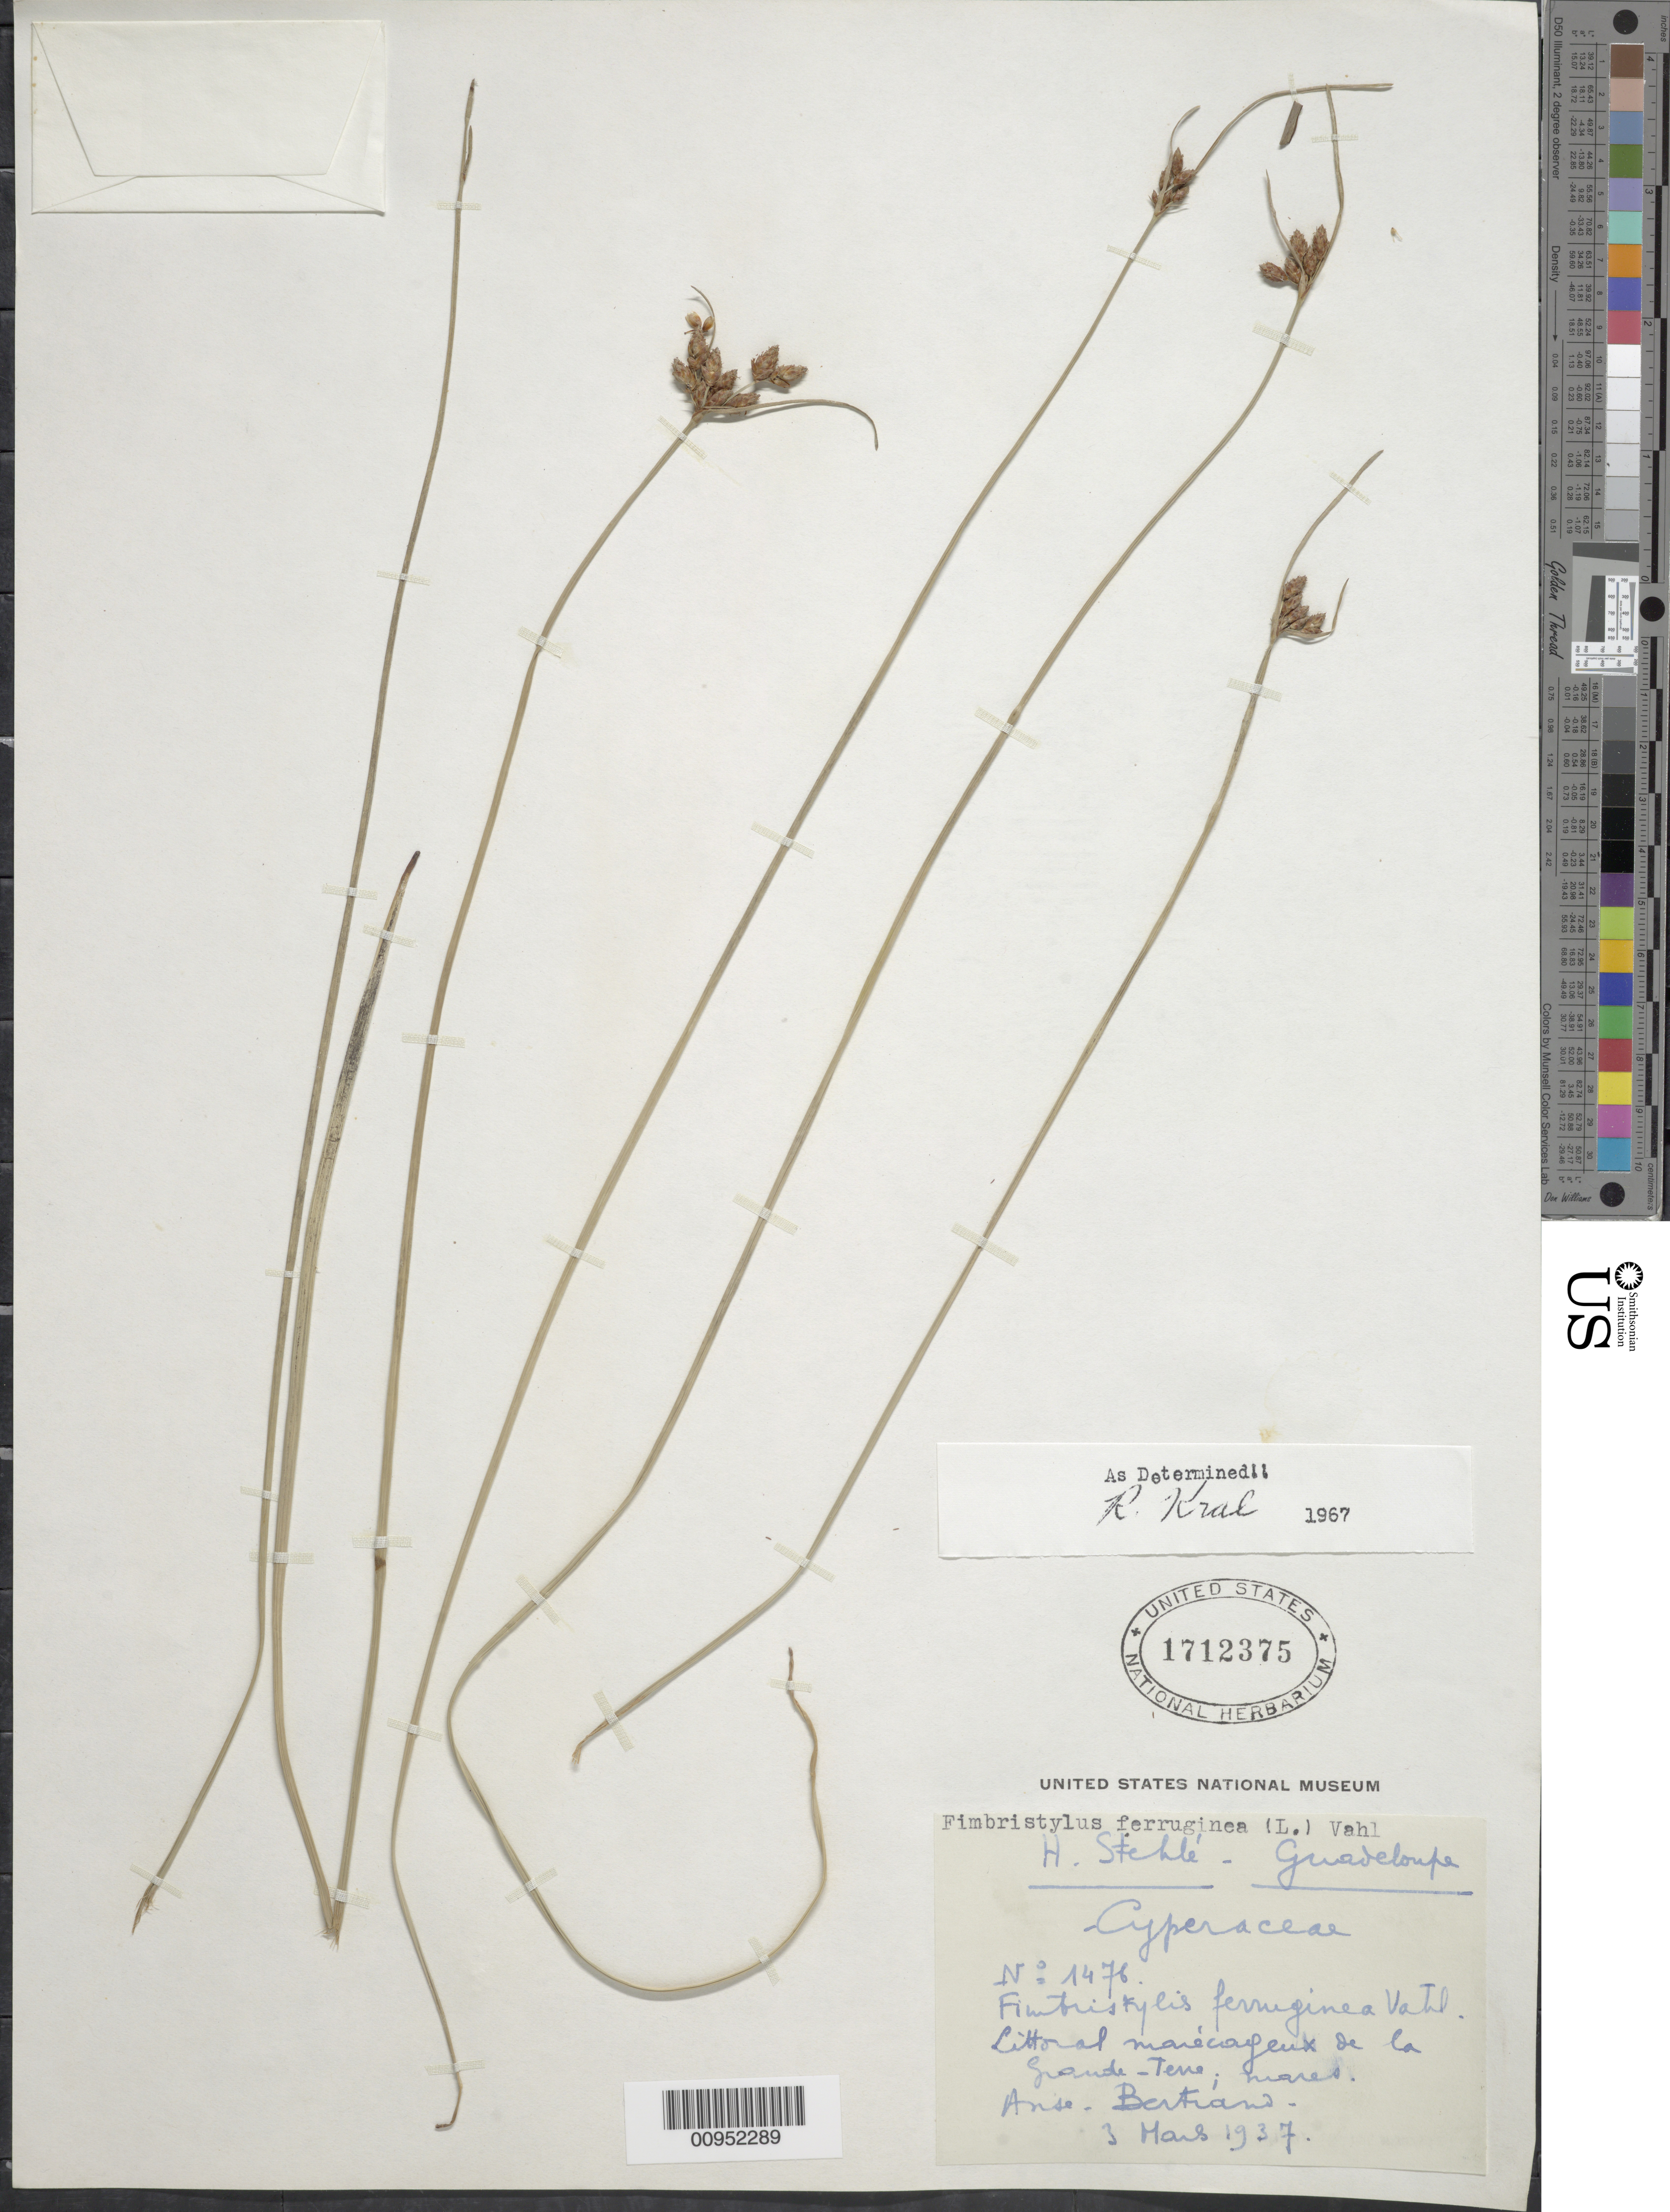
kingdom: Plantae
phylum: Tracheophyta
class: Liliopsida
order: Poales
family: Cyperaceae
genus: Fimbristylis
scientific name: Fimbristylis ferruginea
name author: (L.) Vahl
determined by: Kral, Robert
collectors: H. Stehlé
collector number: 1476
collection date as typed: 03 Mar 1937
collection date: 1937-03-03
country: Guadeloupe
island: Grande Terre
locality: marécages de la Grande Terre; mares Anse Bertrand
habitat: Littoral marécages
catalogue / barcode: US 1712375